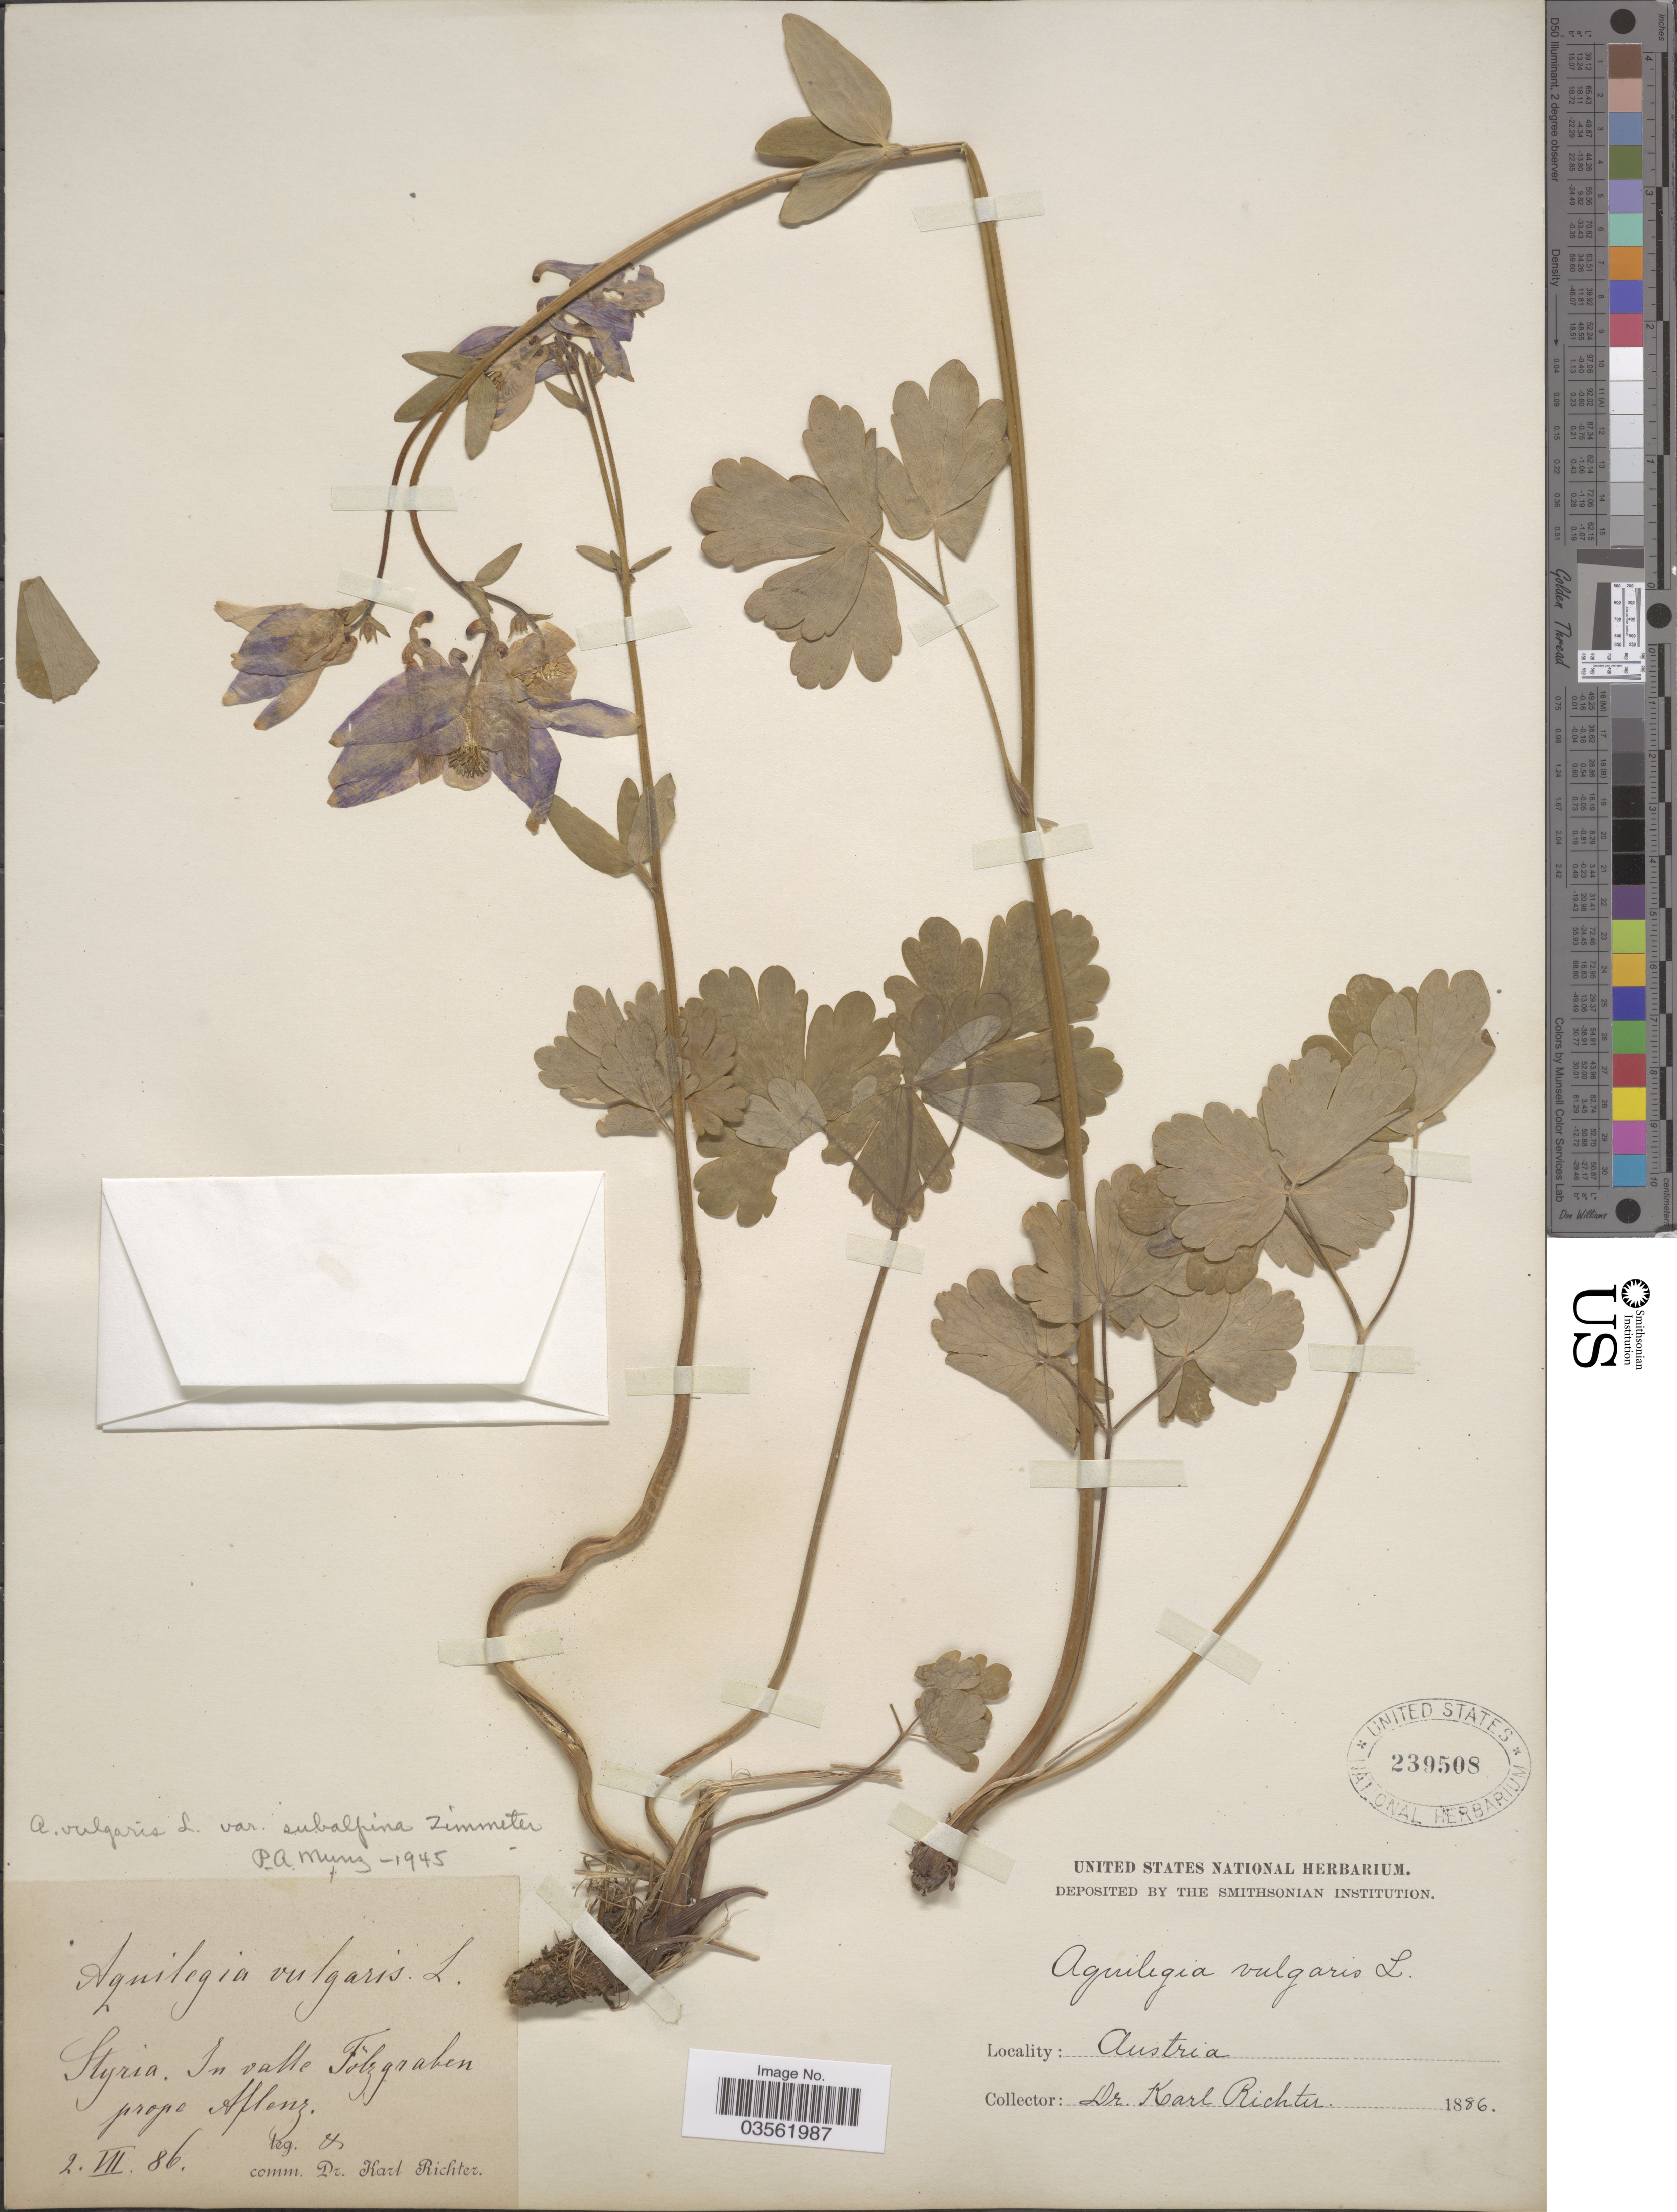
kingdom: Plantae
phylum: Tracheophyta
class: Magnoliopsida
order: Ranunculales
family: Ranunculaceae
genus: Aquilegia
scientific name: Aquilegia vulgaris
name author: L.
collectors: K. Richter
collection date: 1886-07-02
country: Austria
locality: Styria. In valle Fölzgraben prope Aflenz.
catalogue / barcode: US 239508